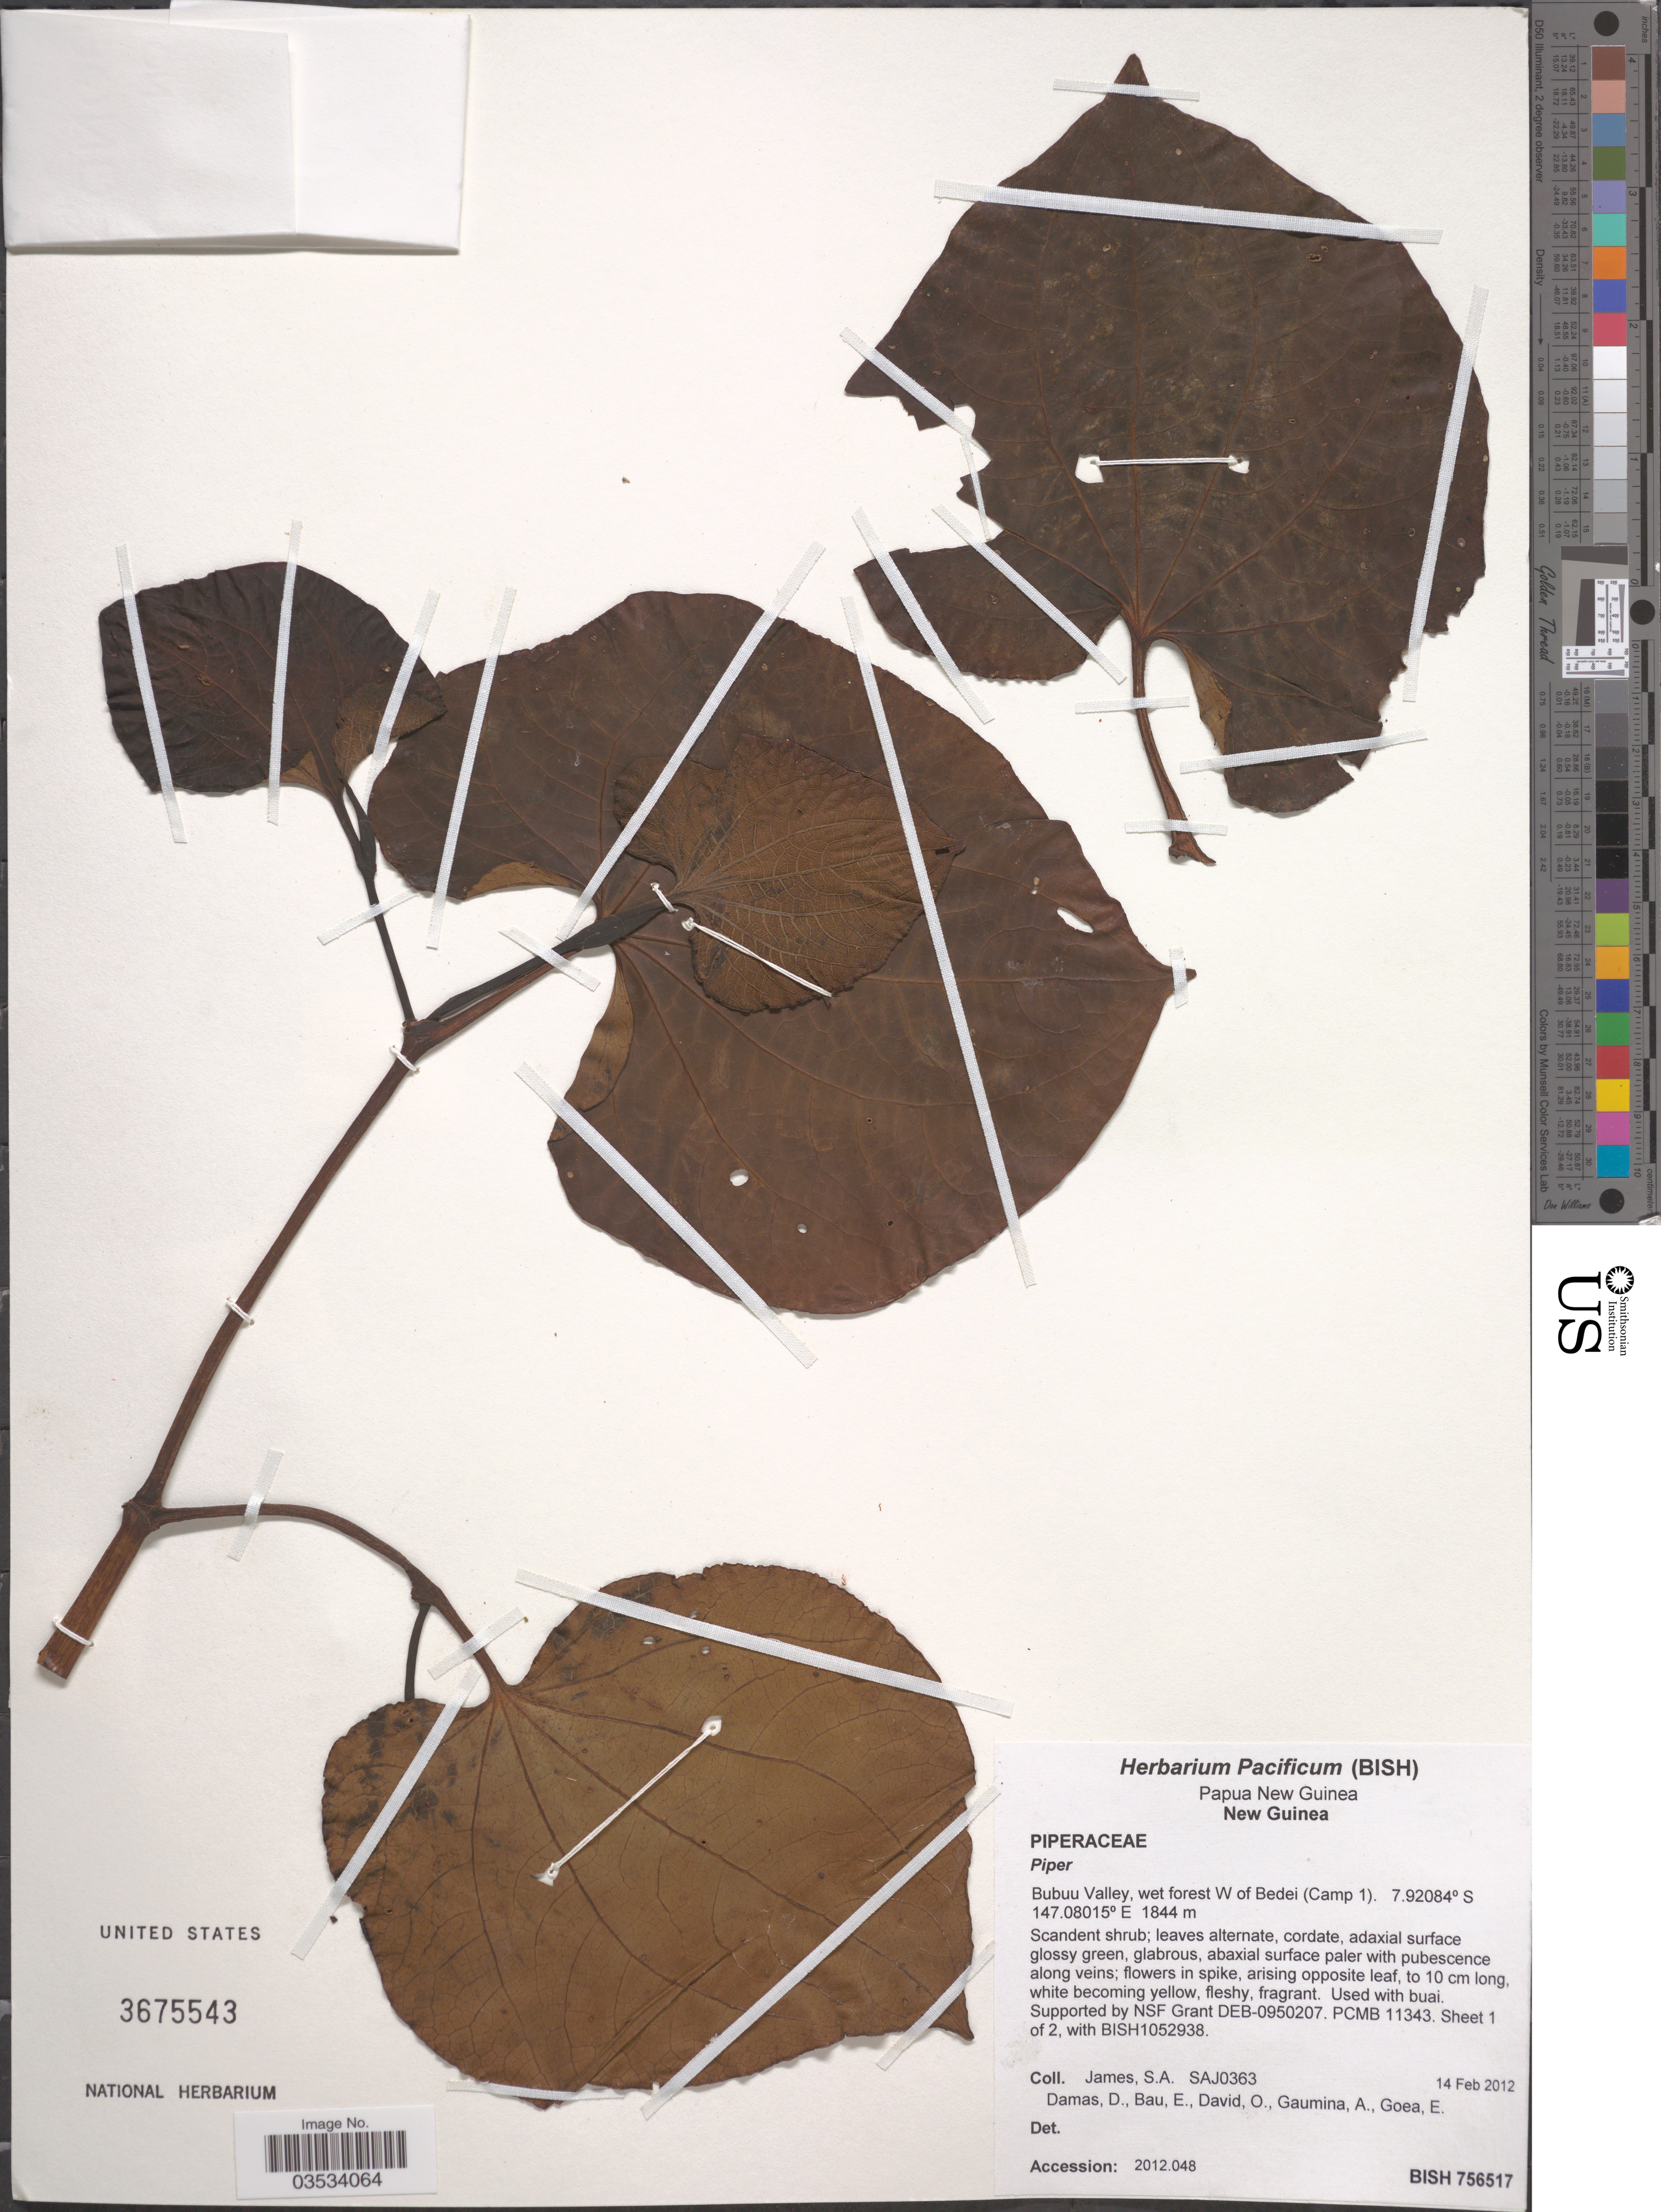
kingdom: Plantae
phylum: Tracheophyta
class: Magnoliopsida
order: Piperales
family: Piperaceae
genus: Piper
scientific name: Piper sp.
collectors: S. James, D. Damas, E. Bau, O. David & et al.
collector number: SAJ0363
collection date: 2012-02-14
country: Papua New Guinea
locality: New Guinea. Bubuu Valley, wet forest W of Bedei (Camp 1).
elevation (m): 1844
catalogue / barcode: US 3675543